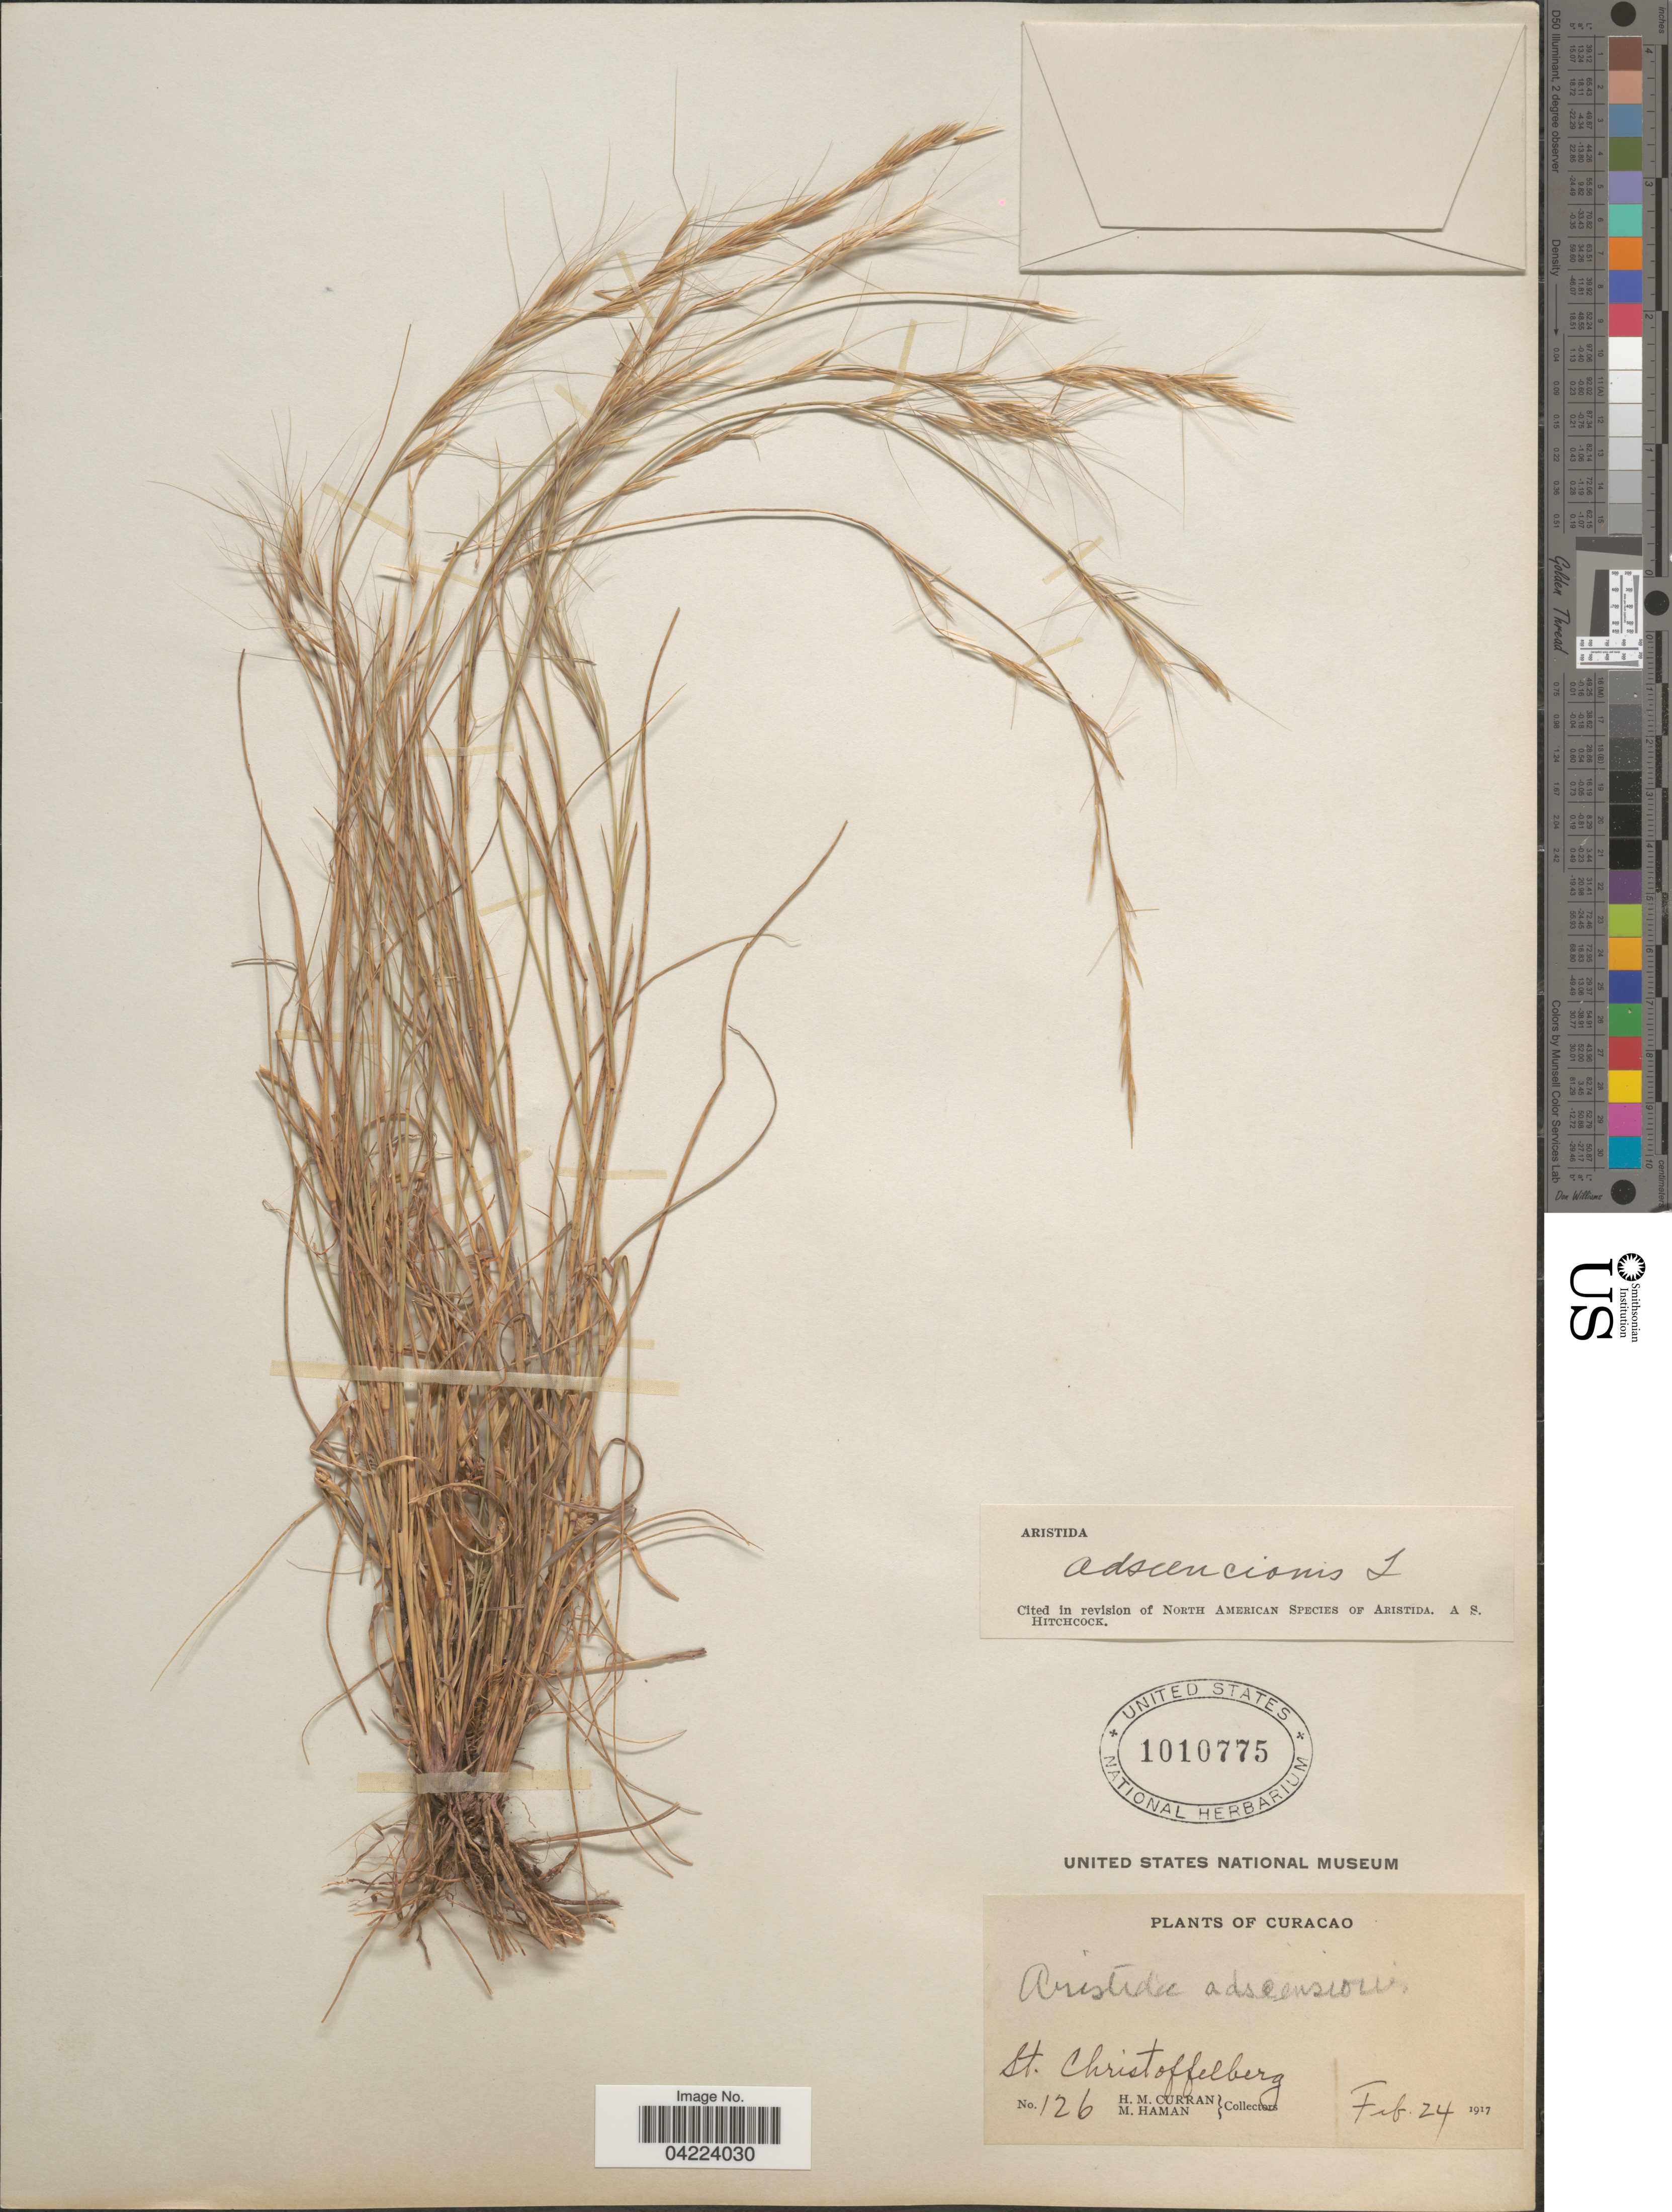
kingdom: Plantae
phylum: Tracheophyta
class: Liliopsida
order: Poales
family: Poaceae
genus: Aristida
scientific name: Aristida adscensionis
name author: L.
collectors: H. M. Curran & M. Haman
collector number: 126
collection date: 1917-02-24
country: Curaçao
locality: St. Christoffelberg.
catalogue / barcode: US 1010775